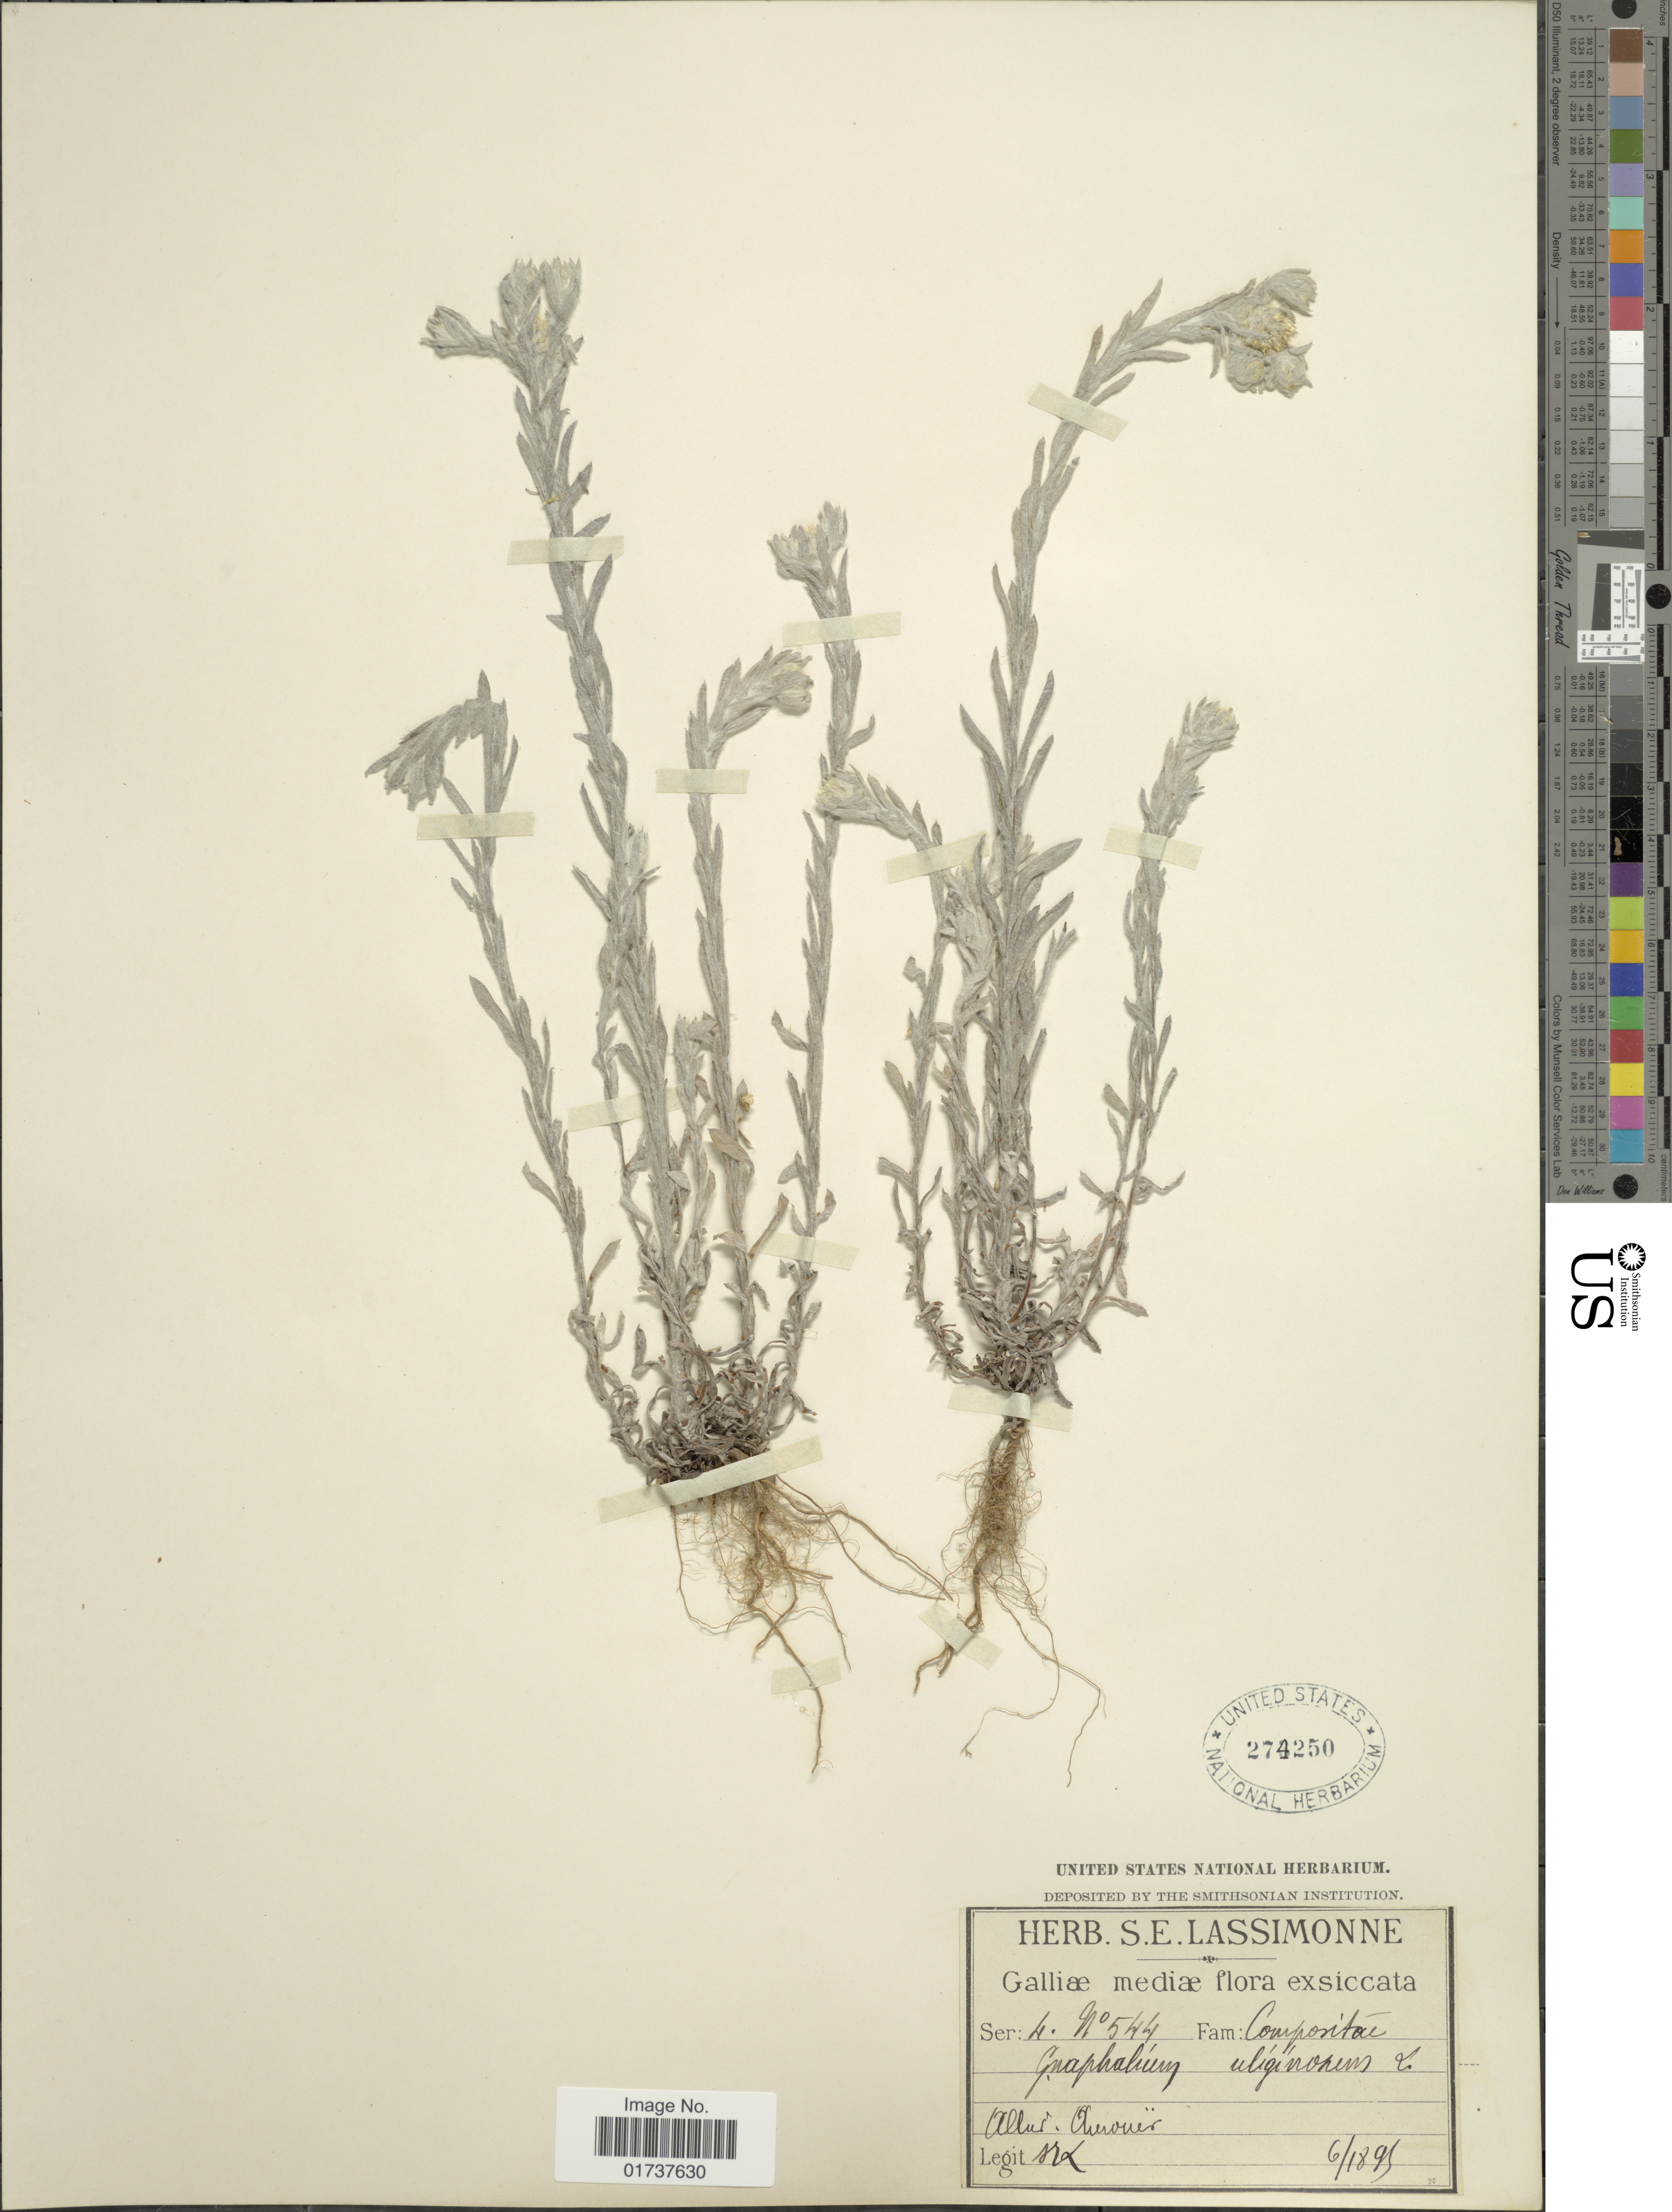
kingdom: Plantae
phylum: Tracheophyta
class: Magnoliopsida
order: Asterales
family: Asteraceae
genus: Gnaphalium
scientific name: Gnaphalium uliginosum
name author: L.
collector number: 544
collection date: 1895-06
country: France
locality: Galliae mediae, Aluur Auerouer [illegible text]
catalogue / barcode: US 274250